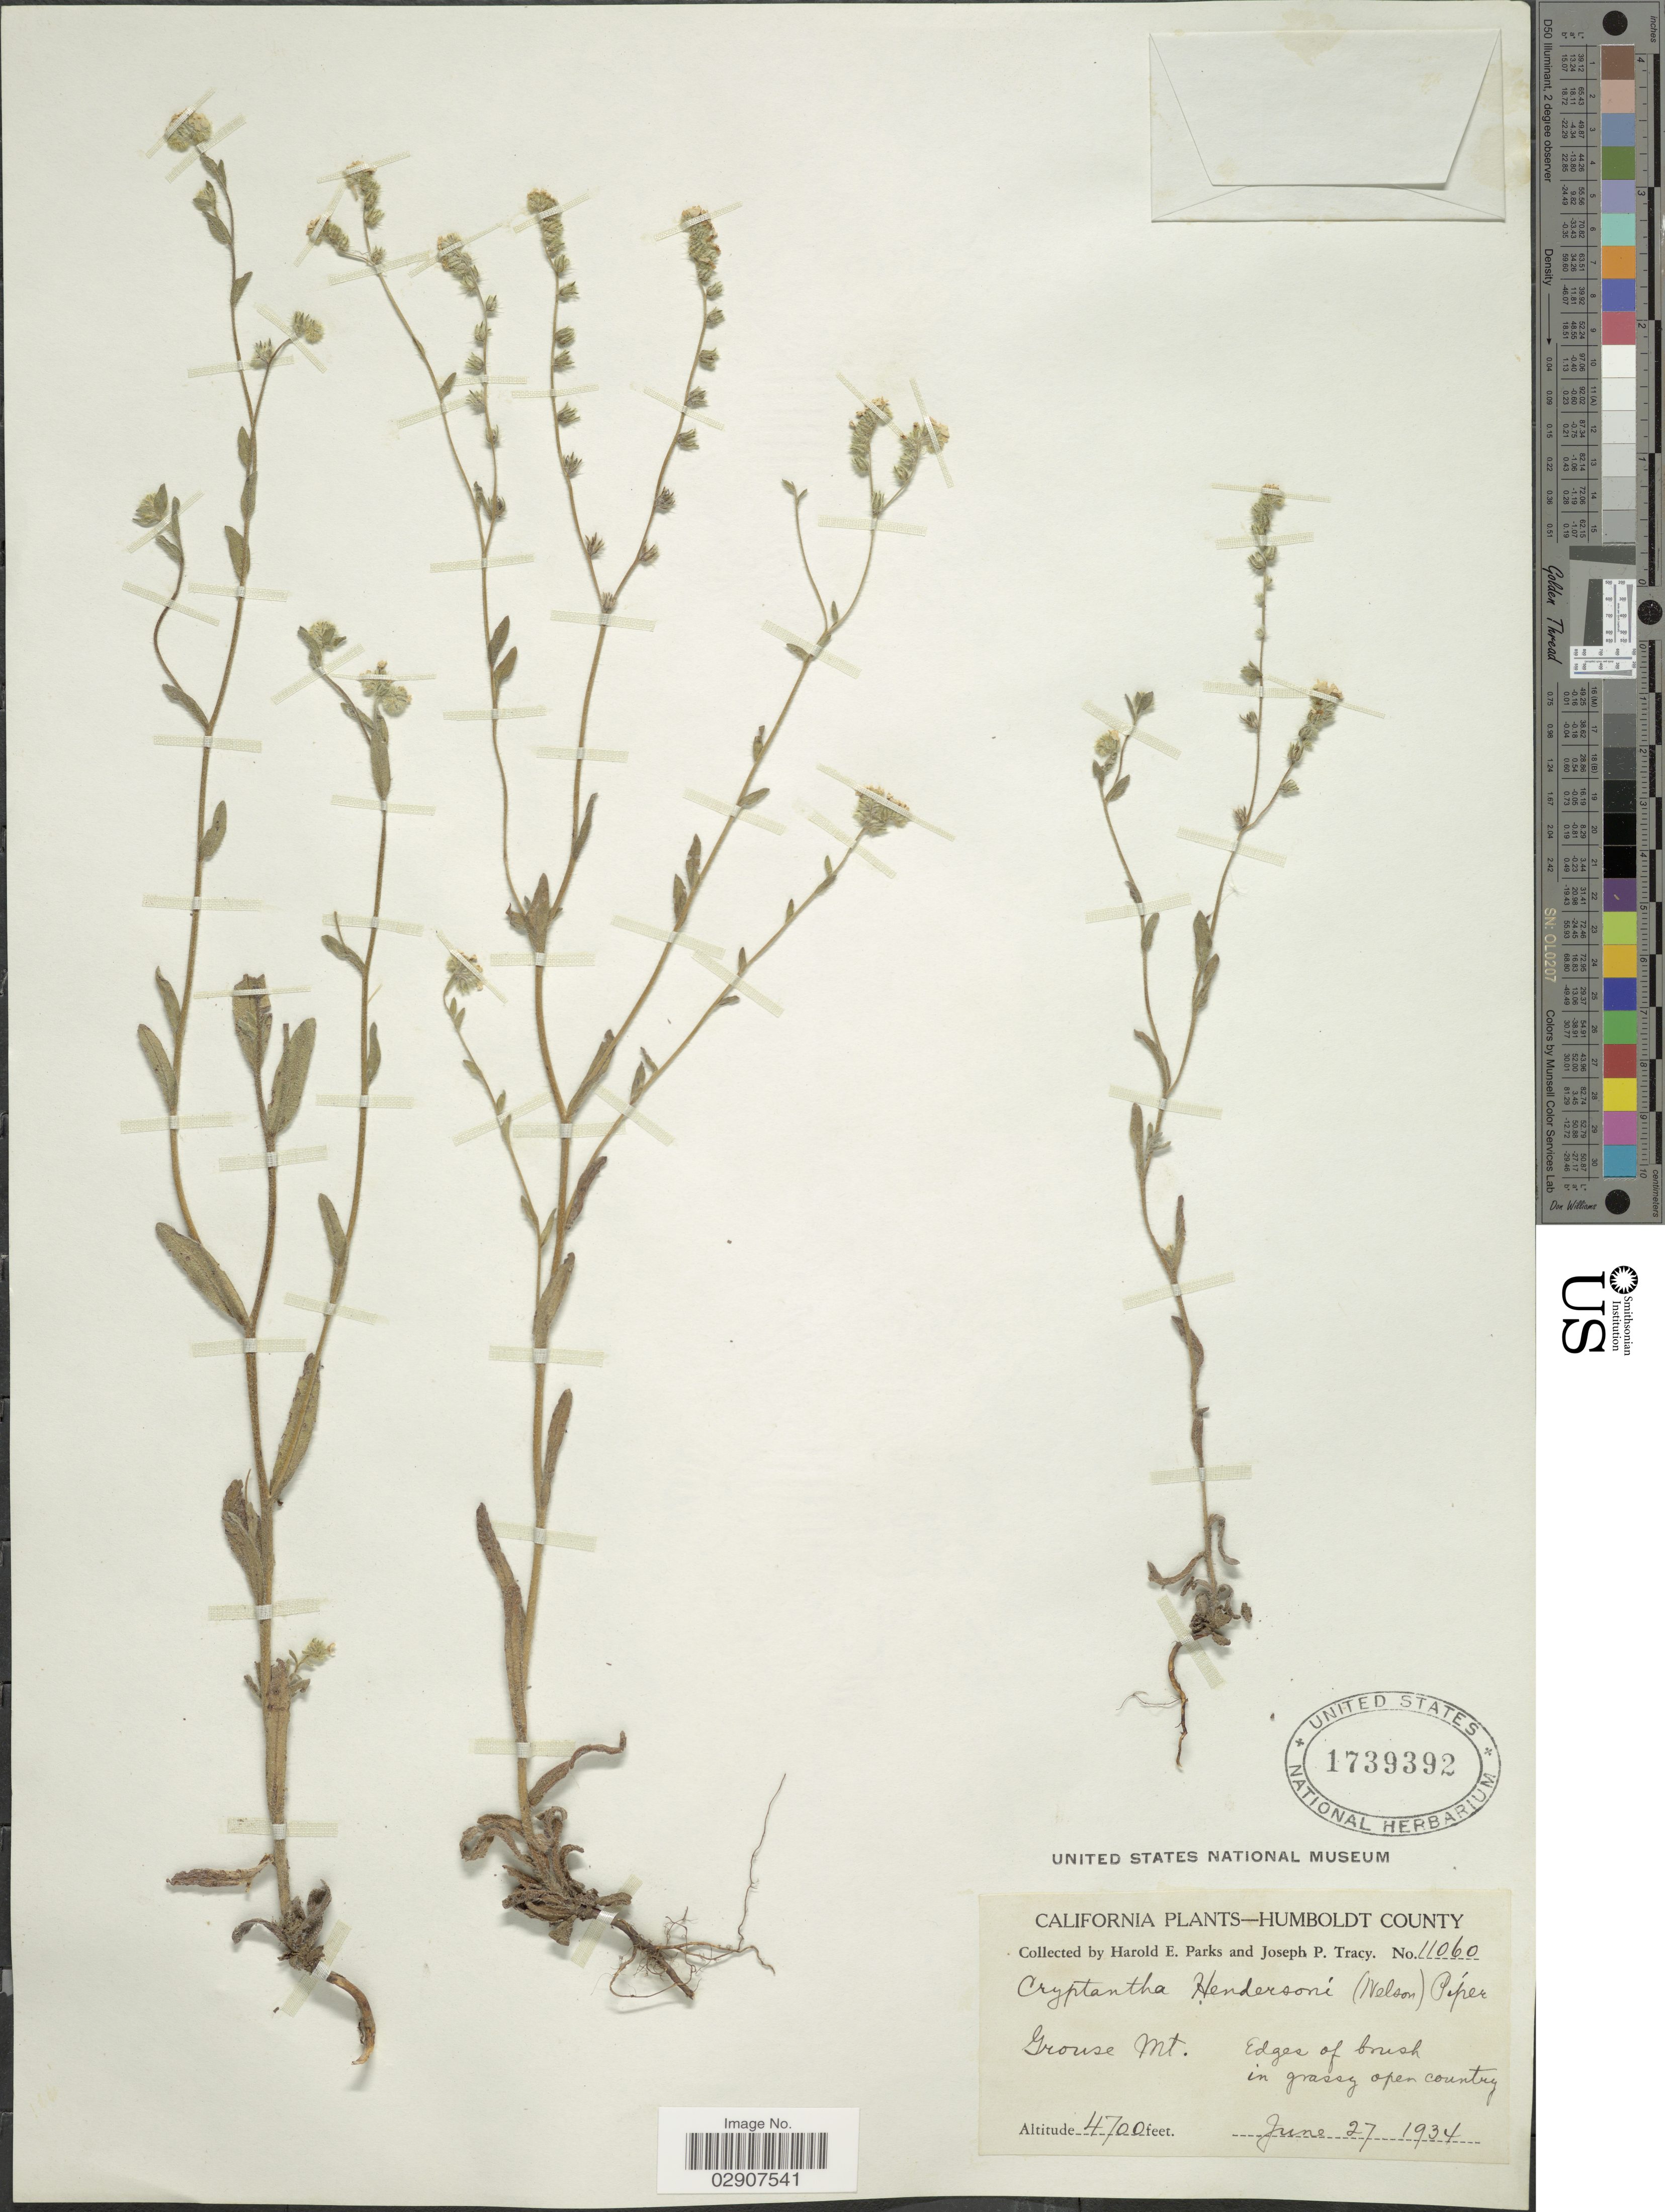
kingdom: Plantae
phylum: Tracheophyta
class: Magnoliopsida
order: Boraginales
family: Boraginaceae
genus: Cryptantha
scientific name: Cryptantha hendersonii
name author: (A. Nelson) A. Nelson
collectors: H. E. Parks & J. Tracy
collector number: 11060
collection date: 1934-06-27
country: United States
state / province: California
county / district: Humboldt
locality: Humboldt County, Grouse Mt.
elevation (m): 1433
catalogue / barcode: US 1739392